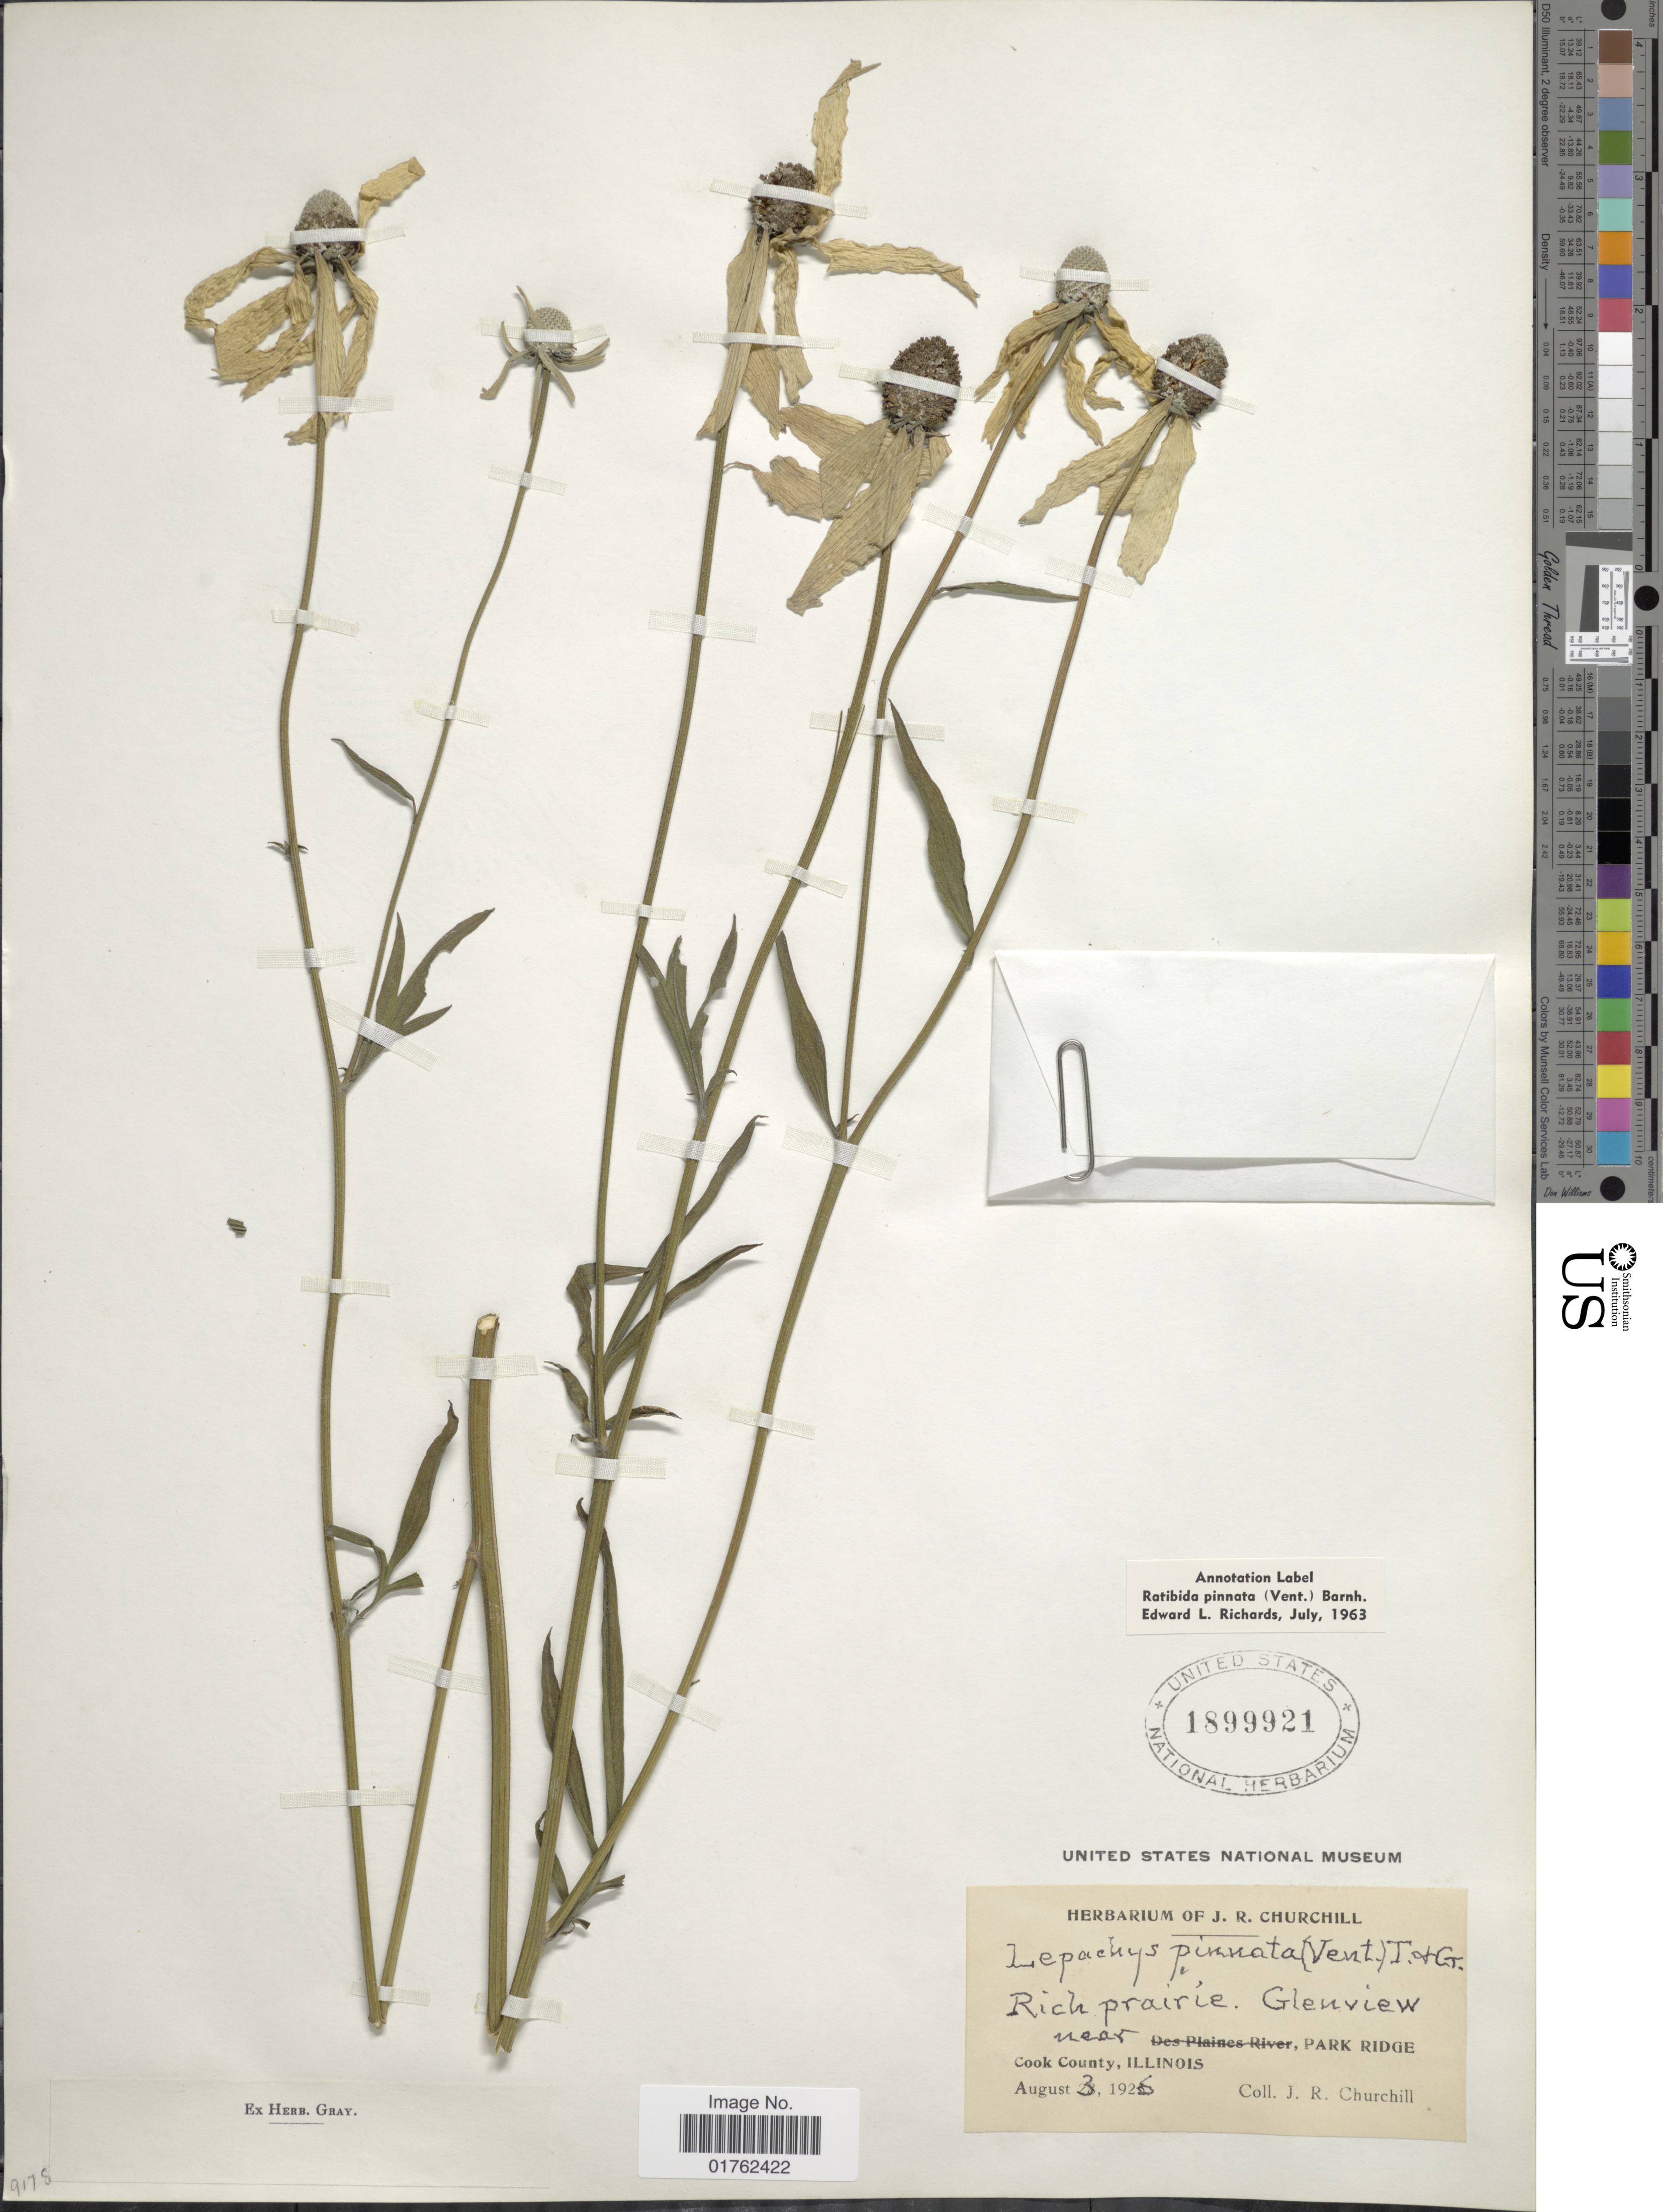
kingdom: Plantae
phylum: Tracheophyta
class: Magnoliopsida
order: Asterales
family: Asteraceae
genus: Ratibida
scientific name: Ratibida pinnata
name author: (Vent.) Barnhart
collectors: J. Churchill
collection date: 1926-08-03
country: United States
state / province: Illinois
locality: Cook County. Glenview near Park Ridge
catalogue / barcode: US 1899921